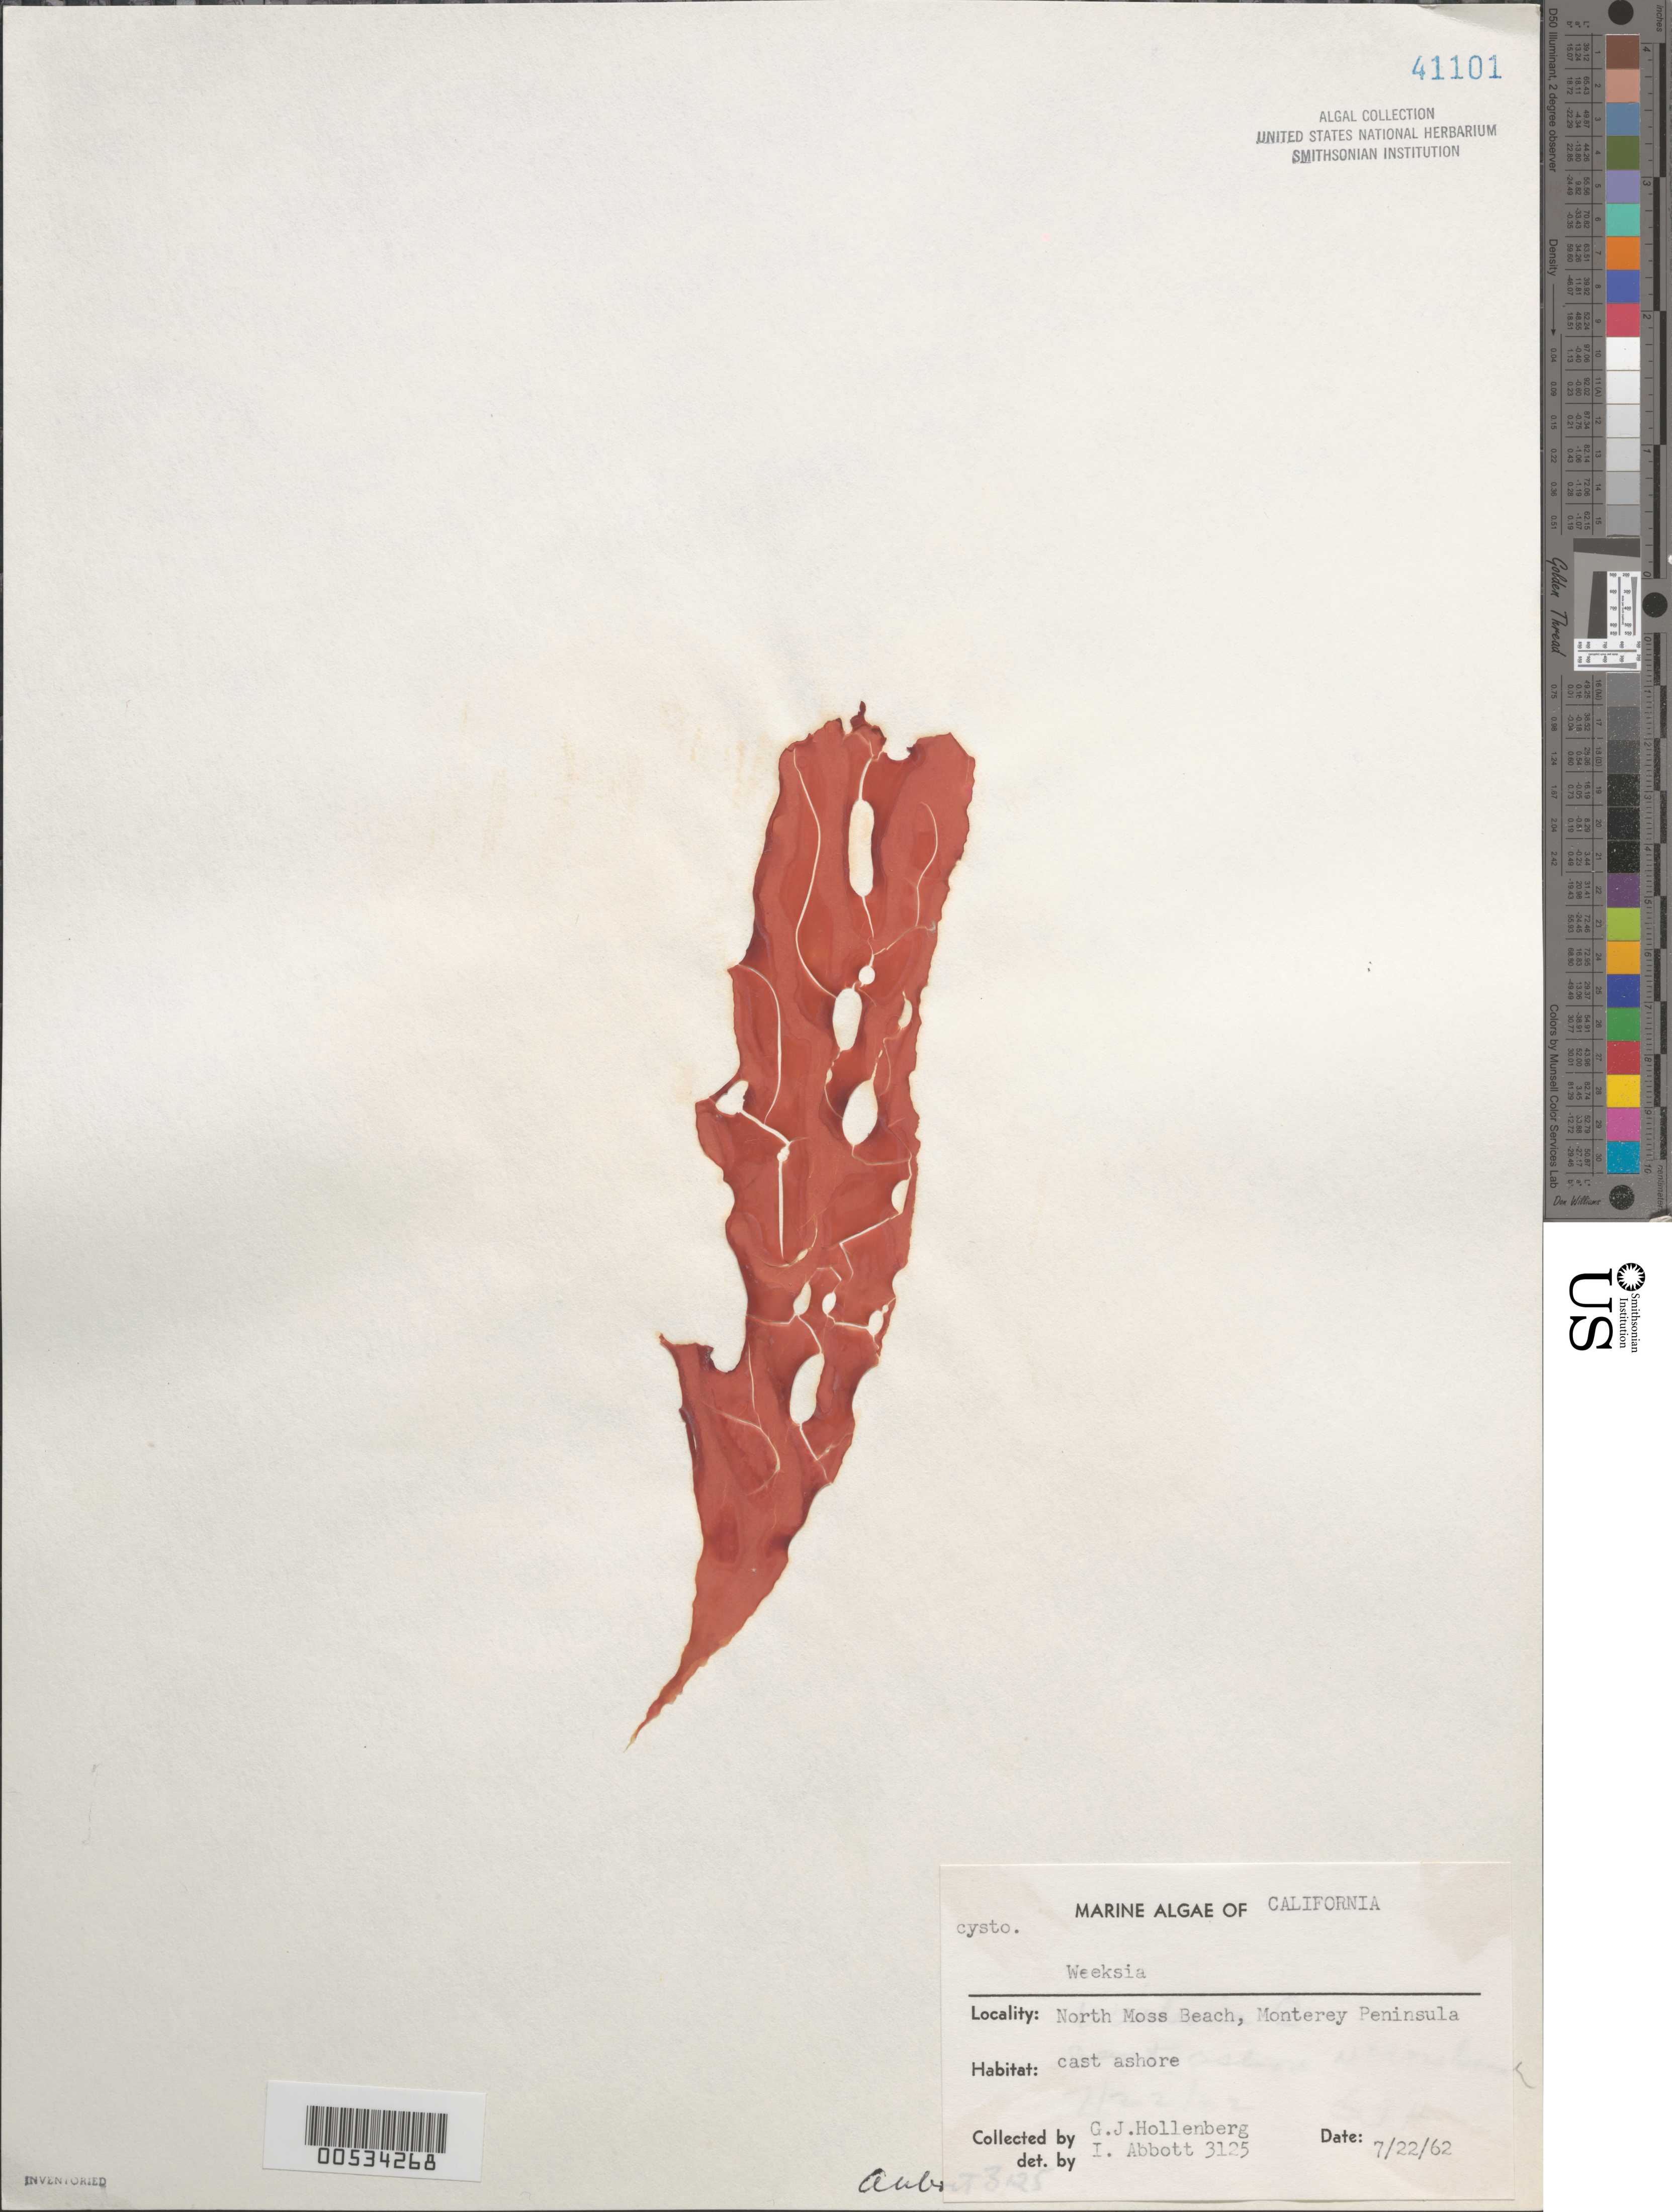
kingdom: Plantae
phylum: Rhodophyta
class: Florideophyceae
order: Gigartinales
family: Dumontiaceae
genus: Weeksia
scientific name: Weeksia sp.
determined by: Abbott, Isabella A.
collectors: G. Hollenberg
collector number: IAA 3125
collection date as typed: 22 Jul 1962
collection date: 1962-07-22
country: United States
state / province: California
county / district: Monterey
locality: Moss Beach, Monterey Peninsula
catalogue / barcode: US 41101